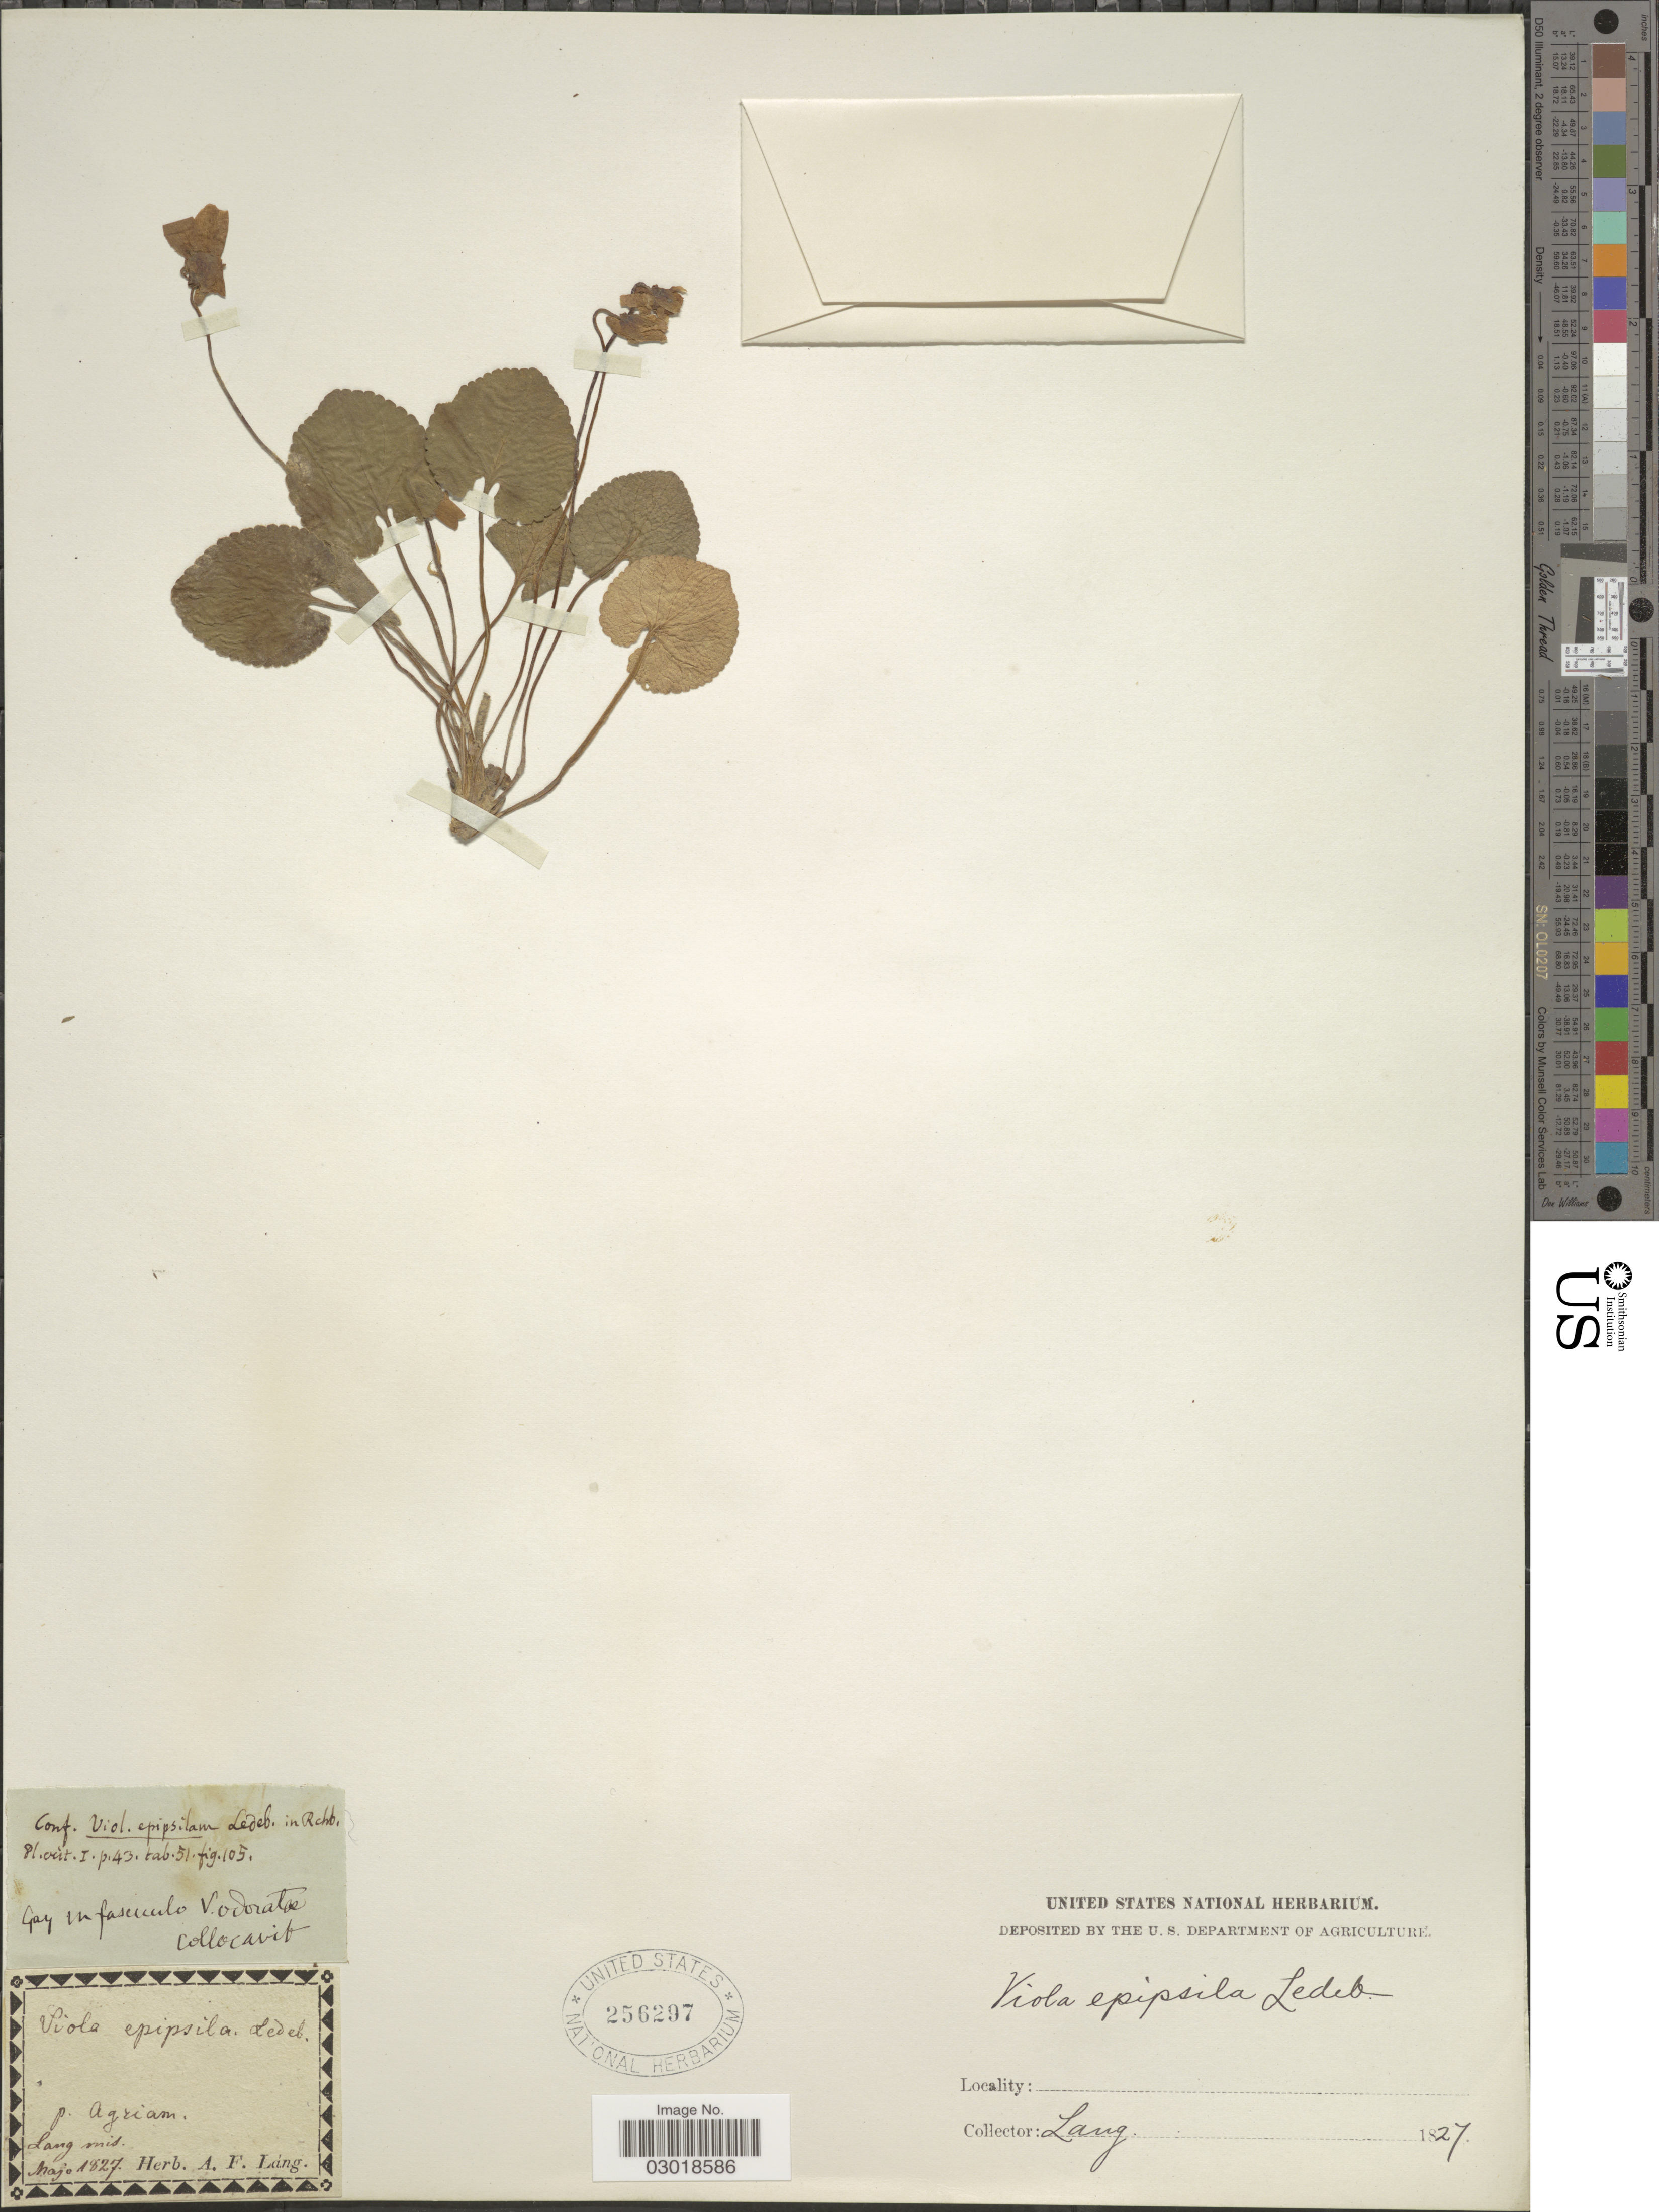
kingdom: Plantae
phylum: Tracheophyta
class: Magnoliopsida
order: Malpighiales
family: Violaceae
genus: Viola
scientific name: Viola epipsila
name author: Ledeb.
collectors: A. F. Láng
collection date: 1827-05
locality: Agriam.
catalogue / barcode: US 256297